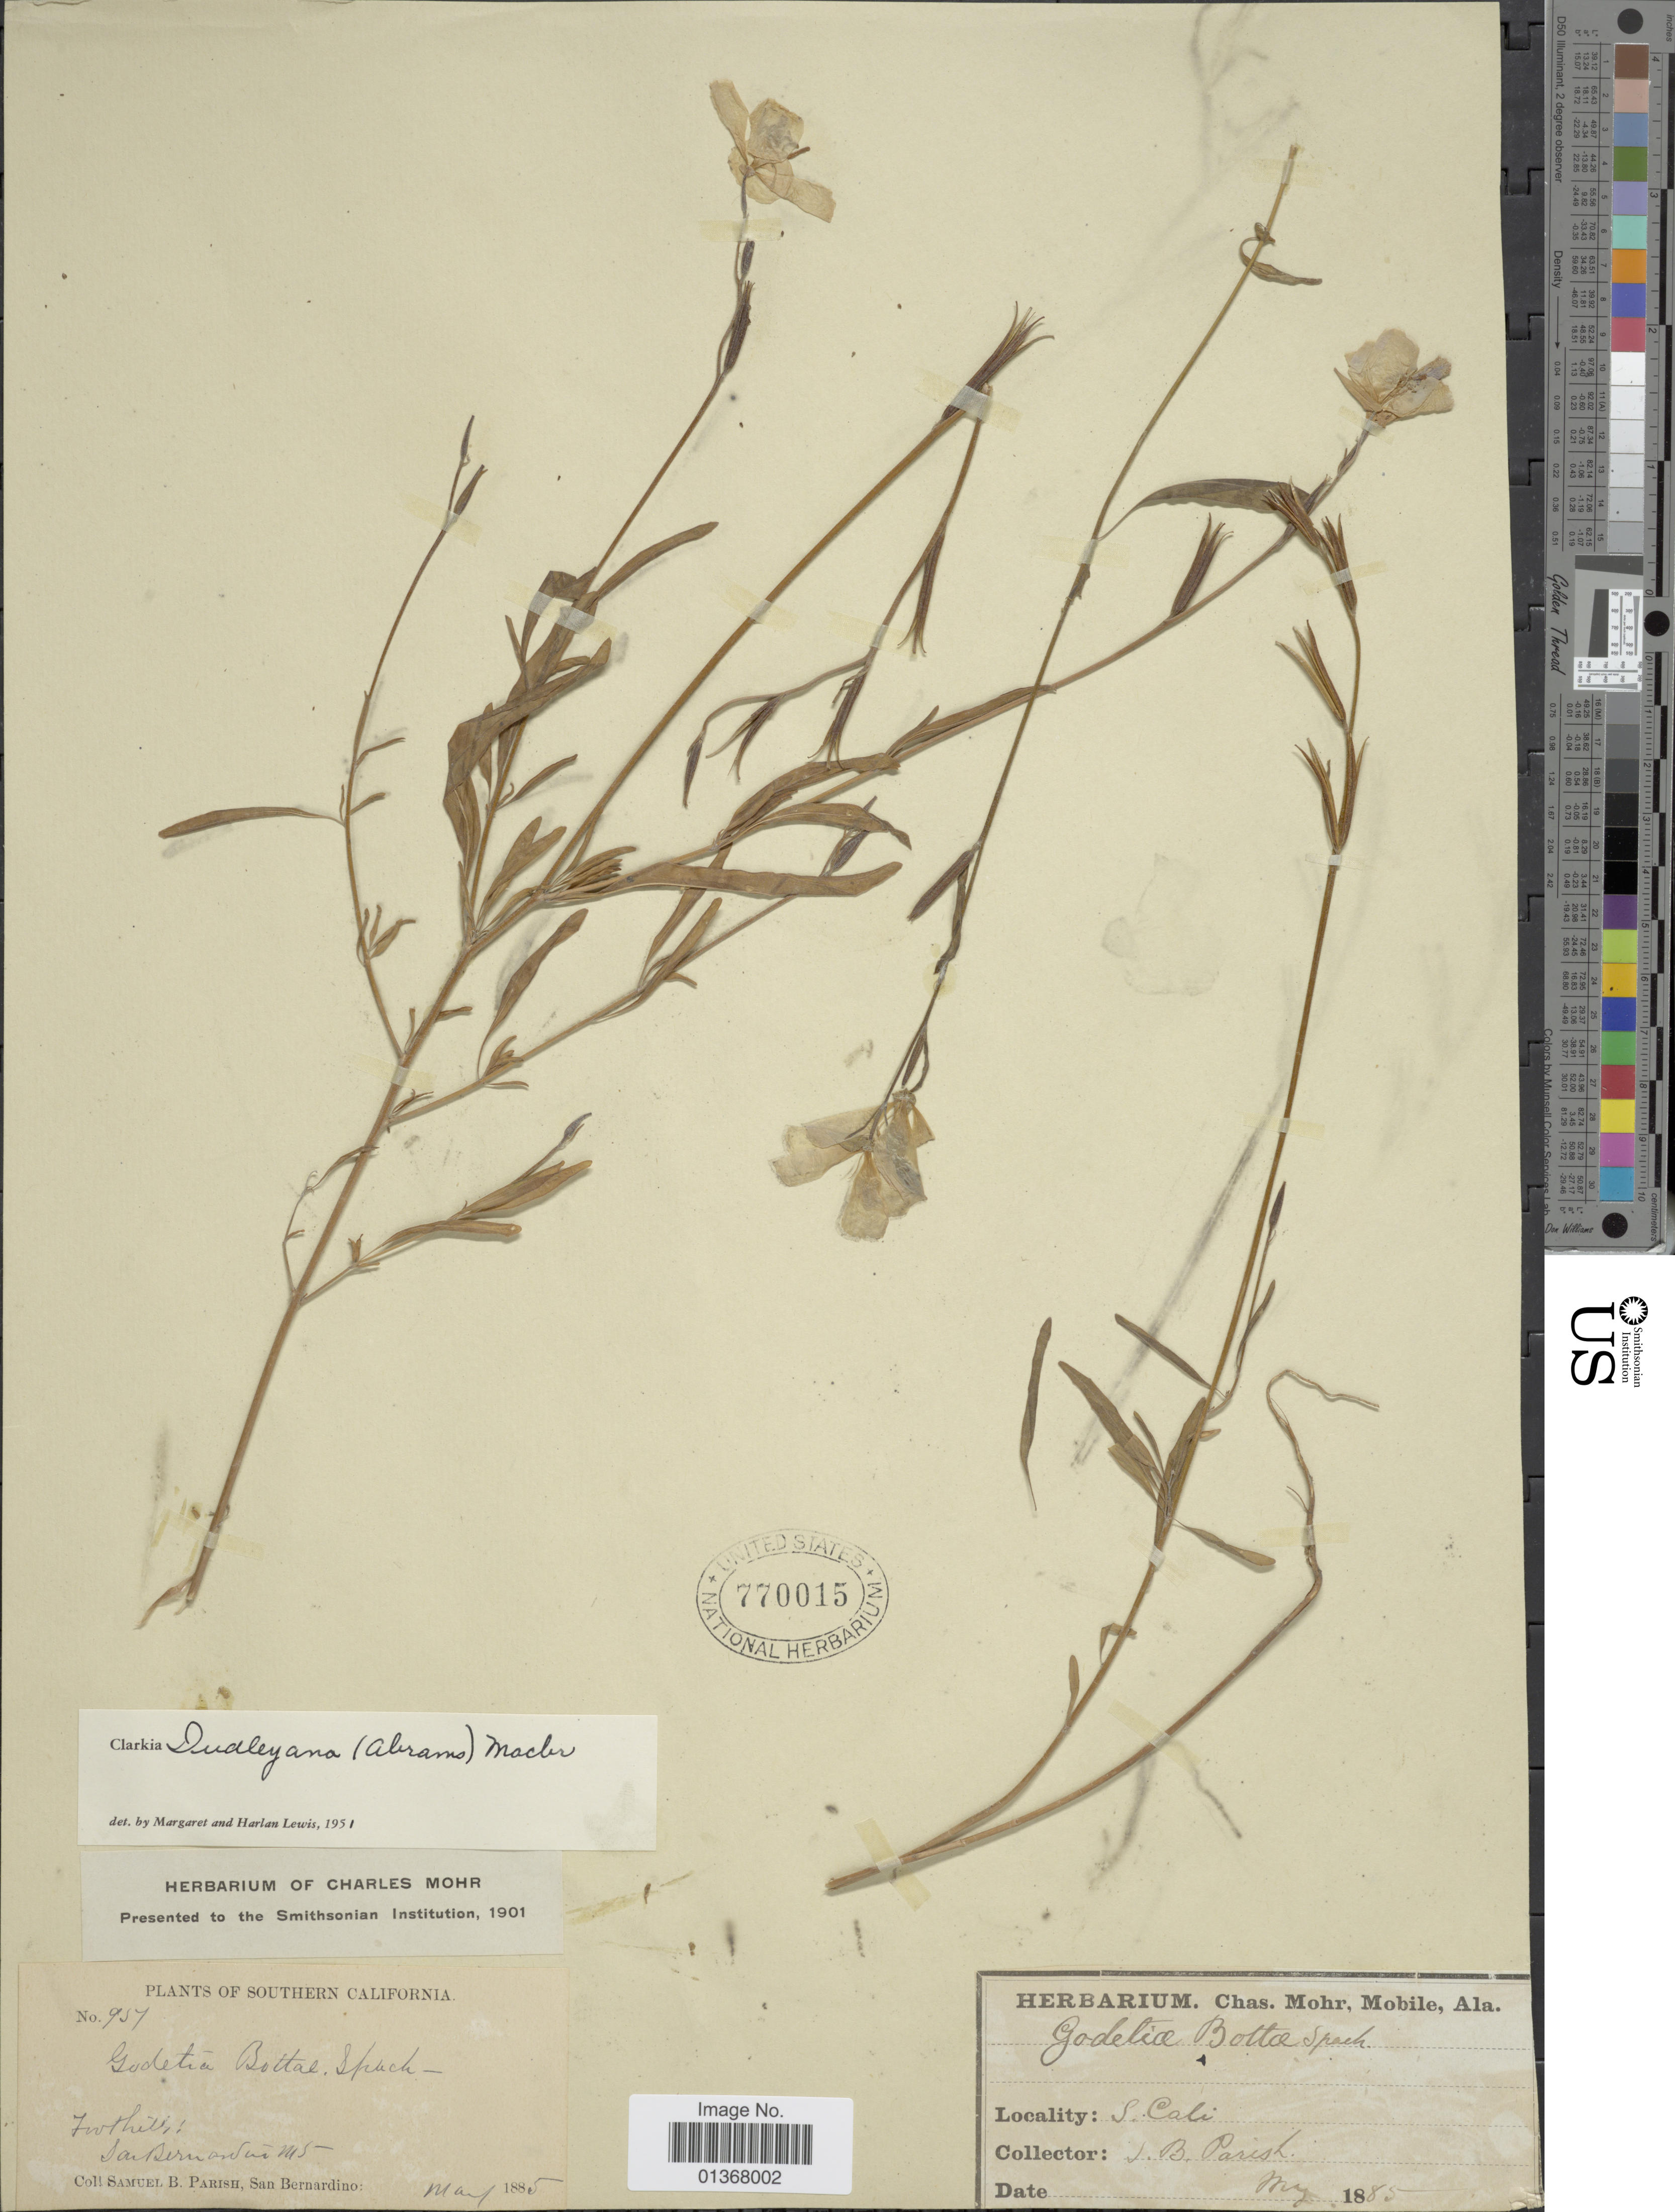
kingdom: Plantae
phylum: Tracheophyta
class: Magnoliopsida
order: Myrtales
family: Onagraceae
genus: Clarkia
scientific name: Clarkia dudleyana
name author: (Abrams) J.F. Macbr.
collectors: S. B. Parish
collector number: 951*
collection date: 1885-05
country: United States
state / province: California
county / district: San Bernardino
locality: Southern California, San Bernardino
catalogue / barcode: US 770015